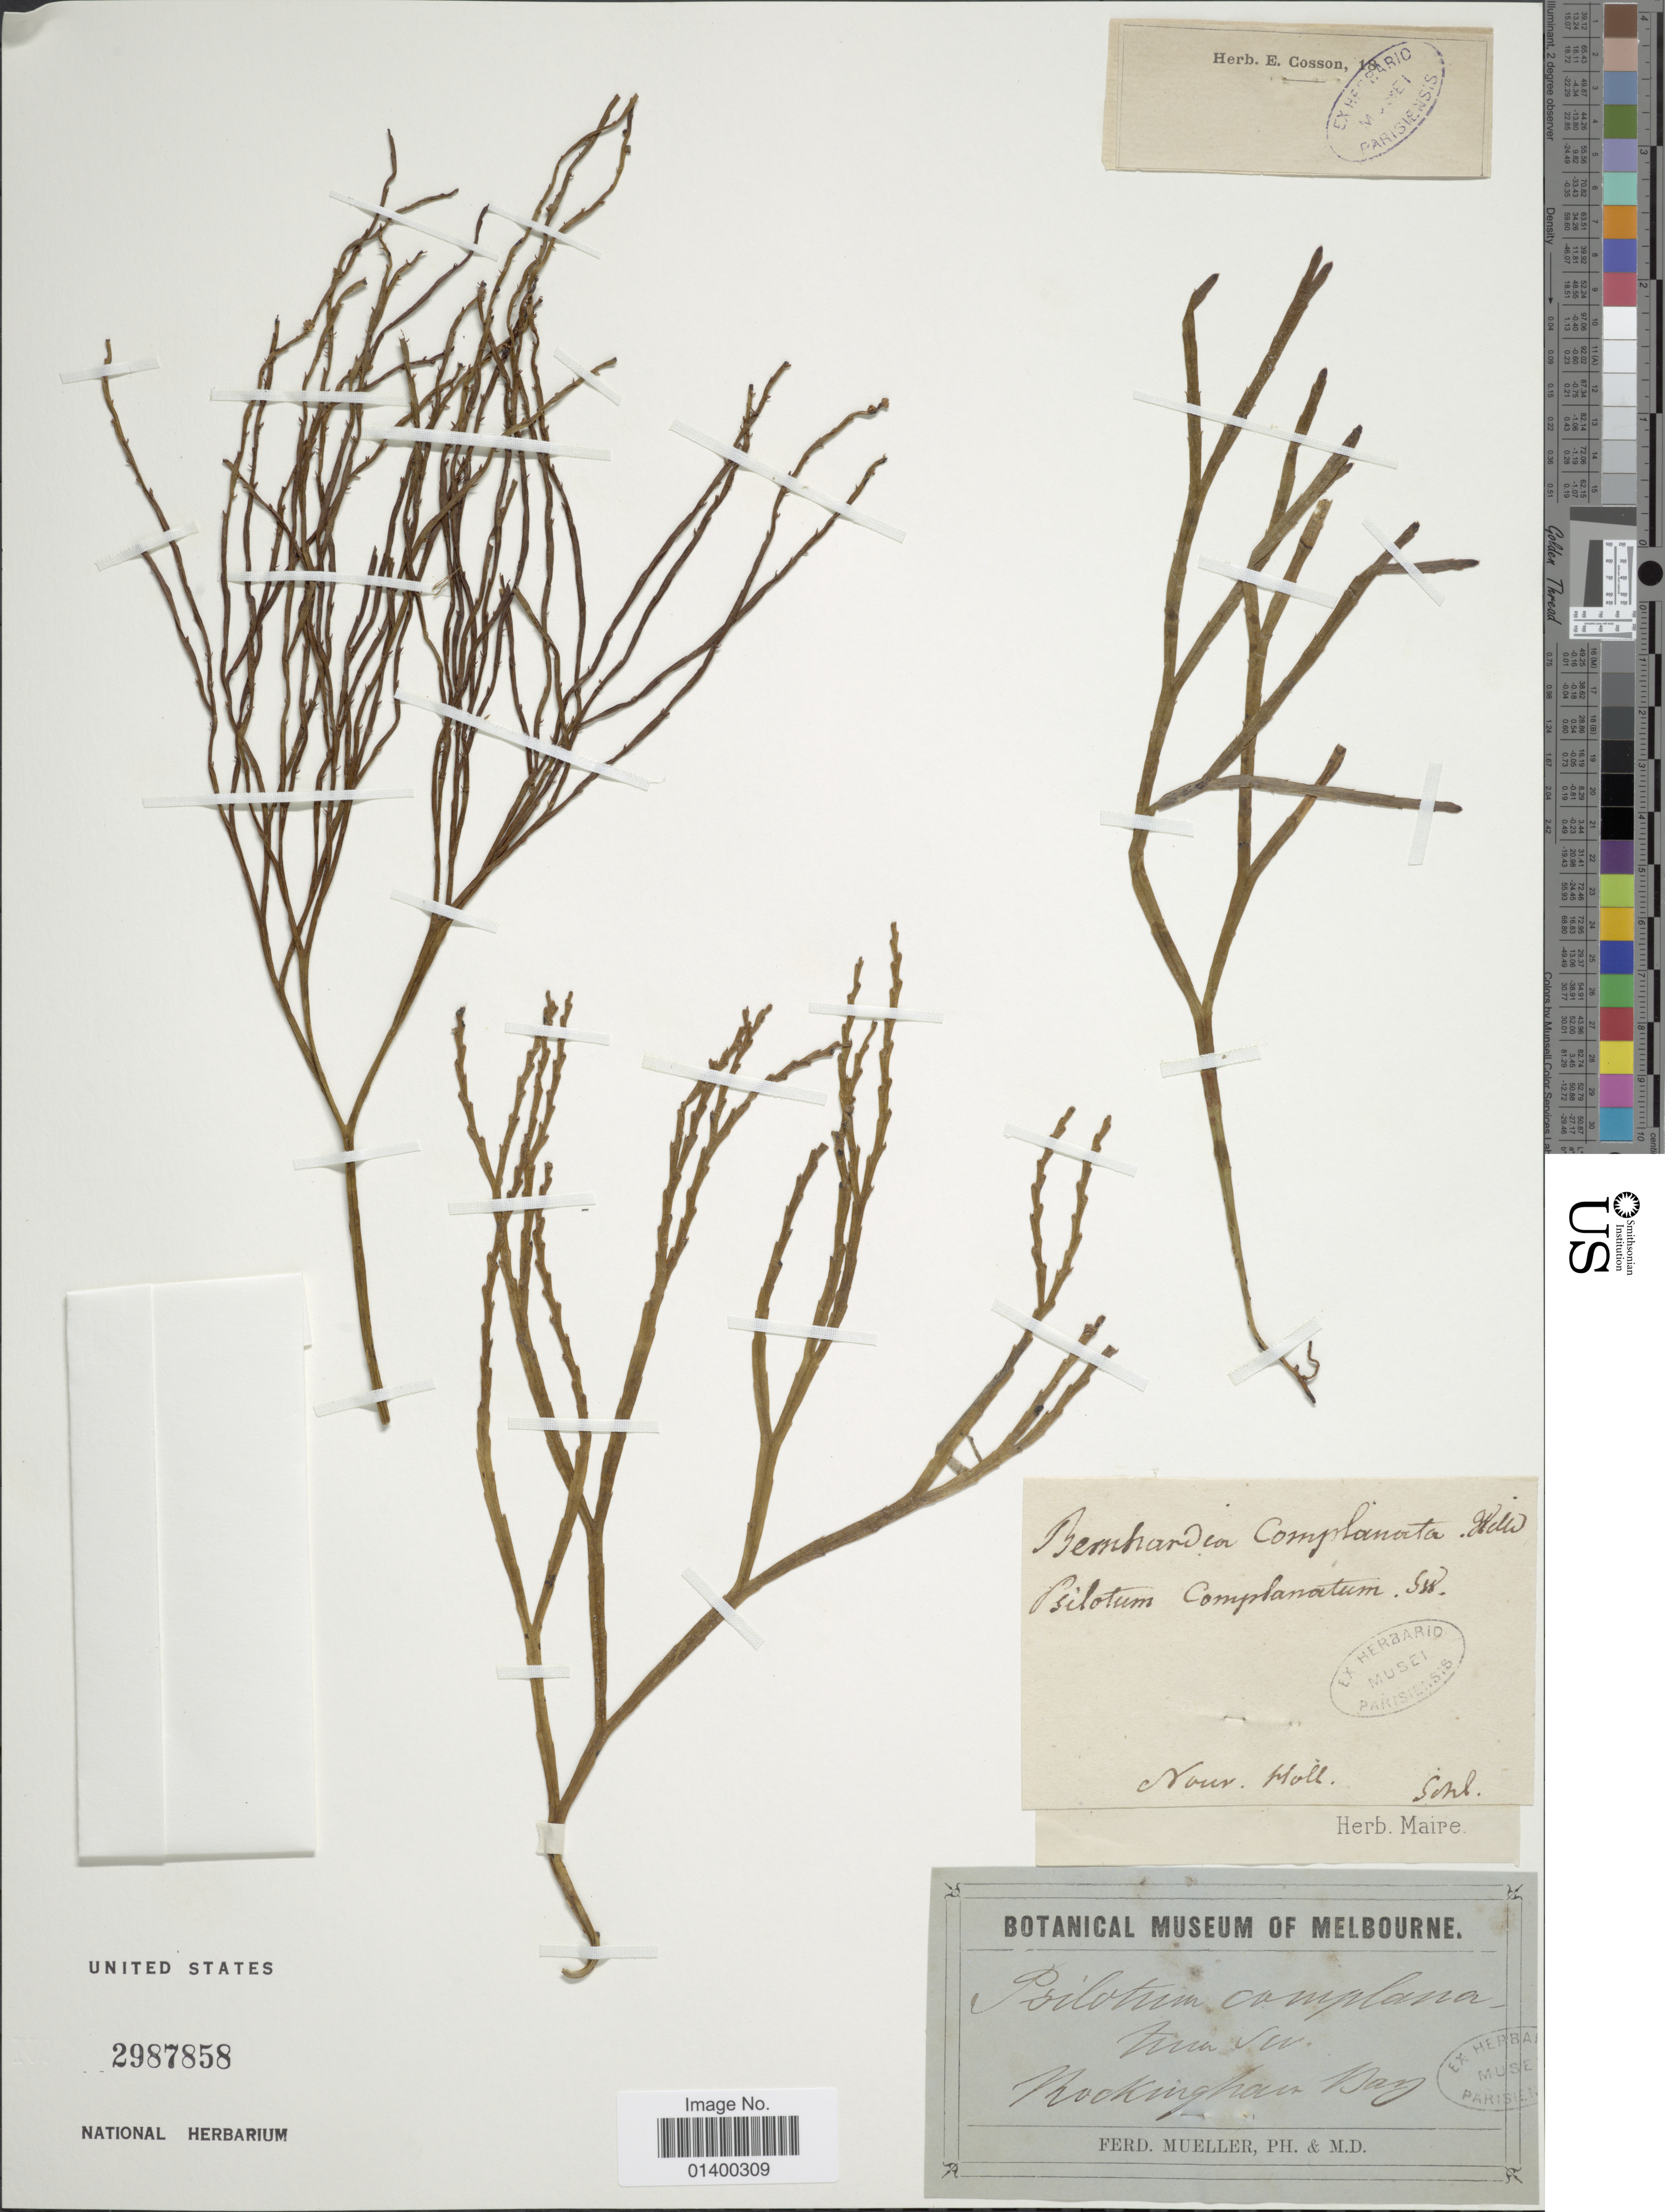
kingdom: Plantae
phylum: Tracheophyta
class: Polypodiopsida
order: Psilotales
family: Psilotaceae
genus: Psilotum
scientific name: Psilotum complanatum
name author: Sw.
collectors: Sohl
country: Australia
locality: Nouv. Holl. Rockingham Bay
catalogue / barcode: US 2987858